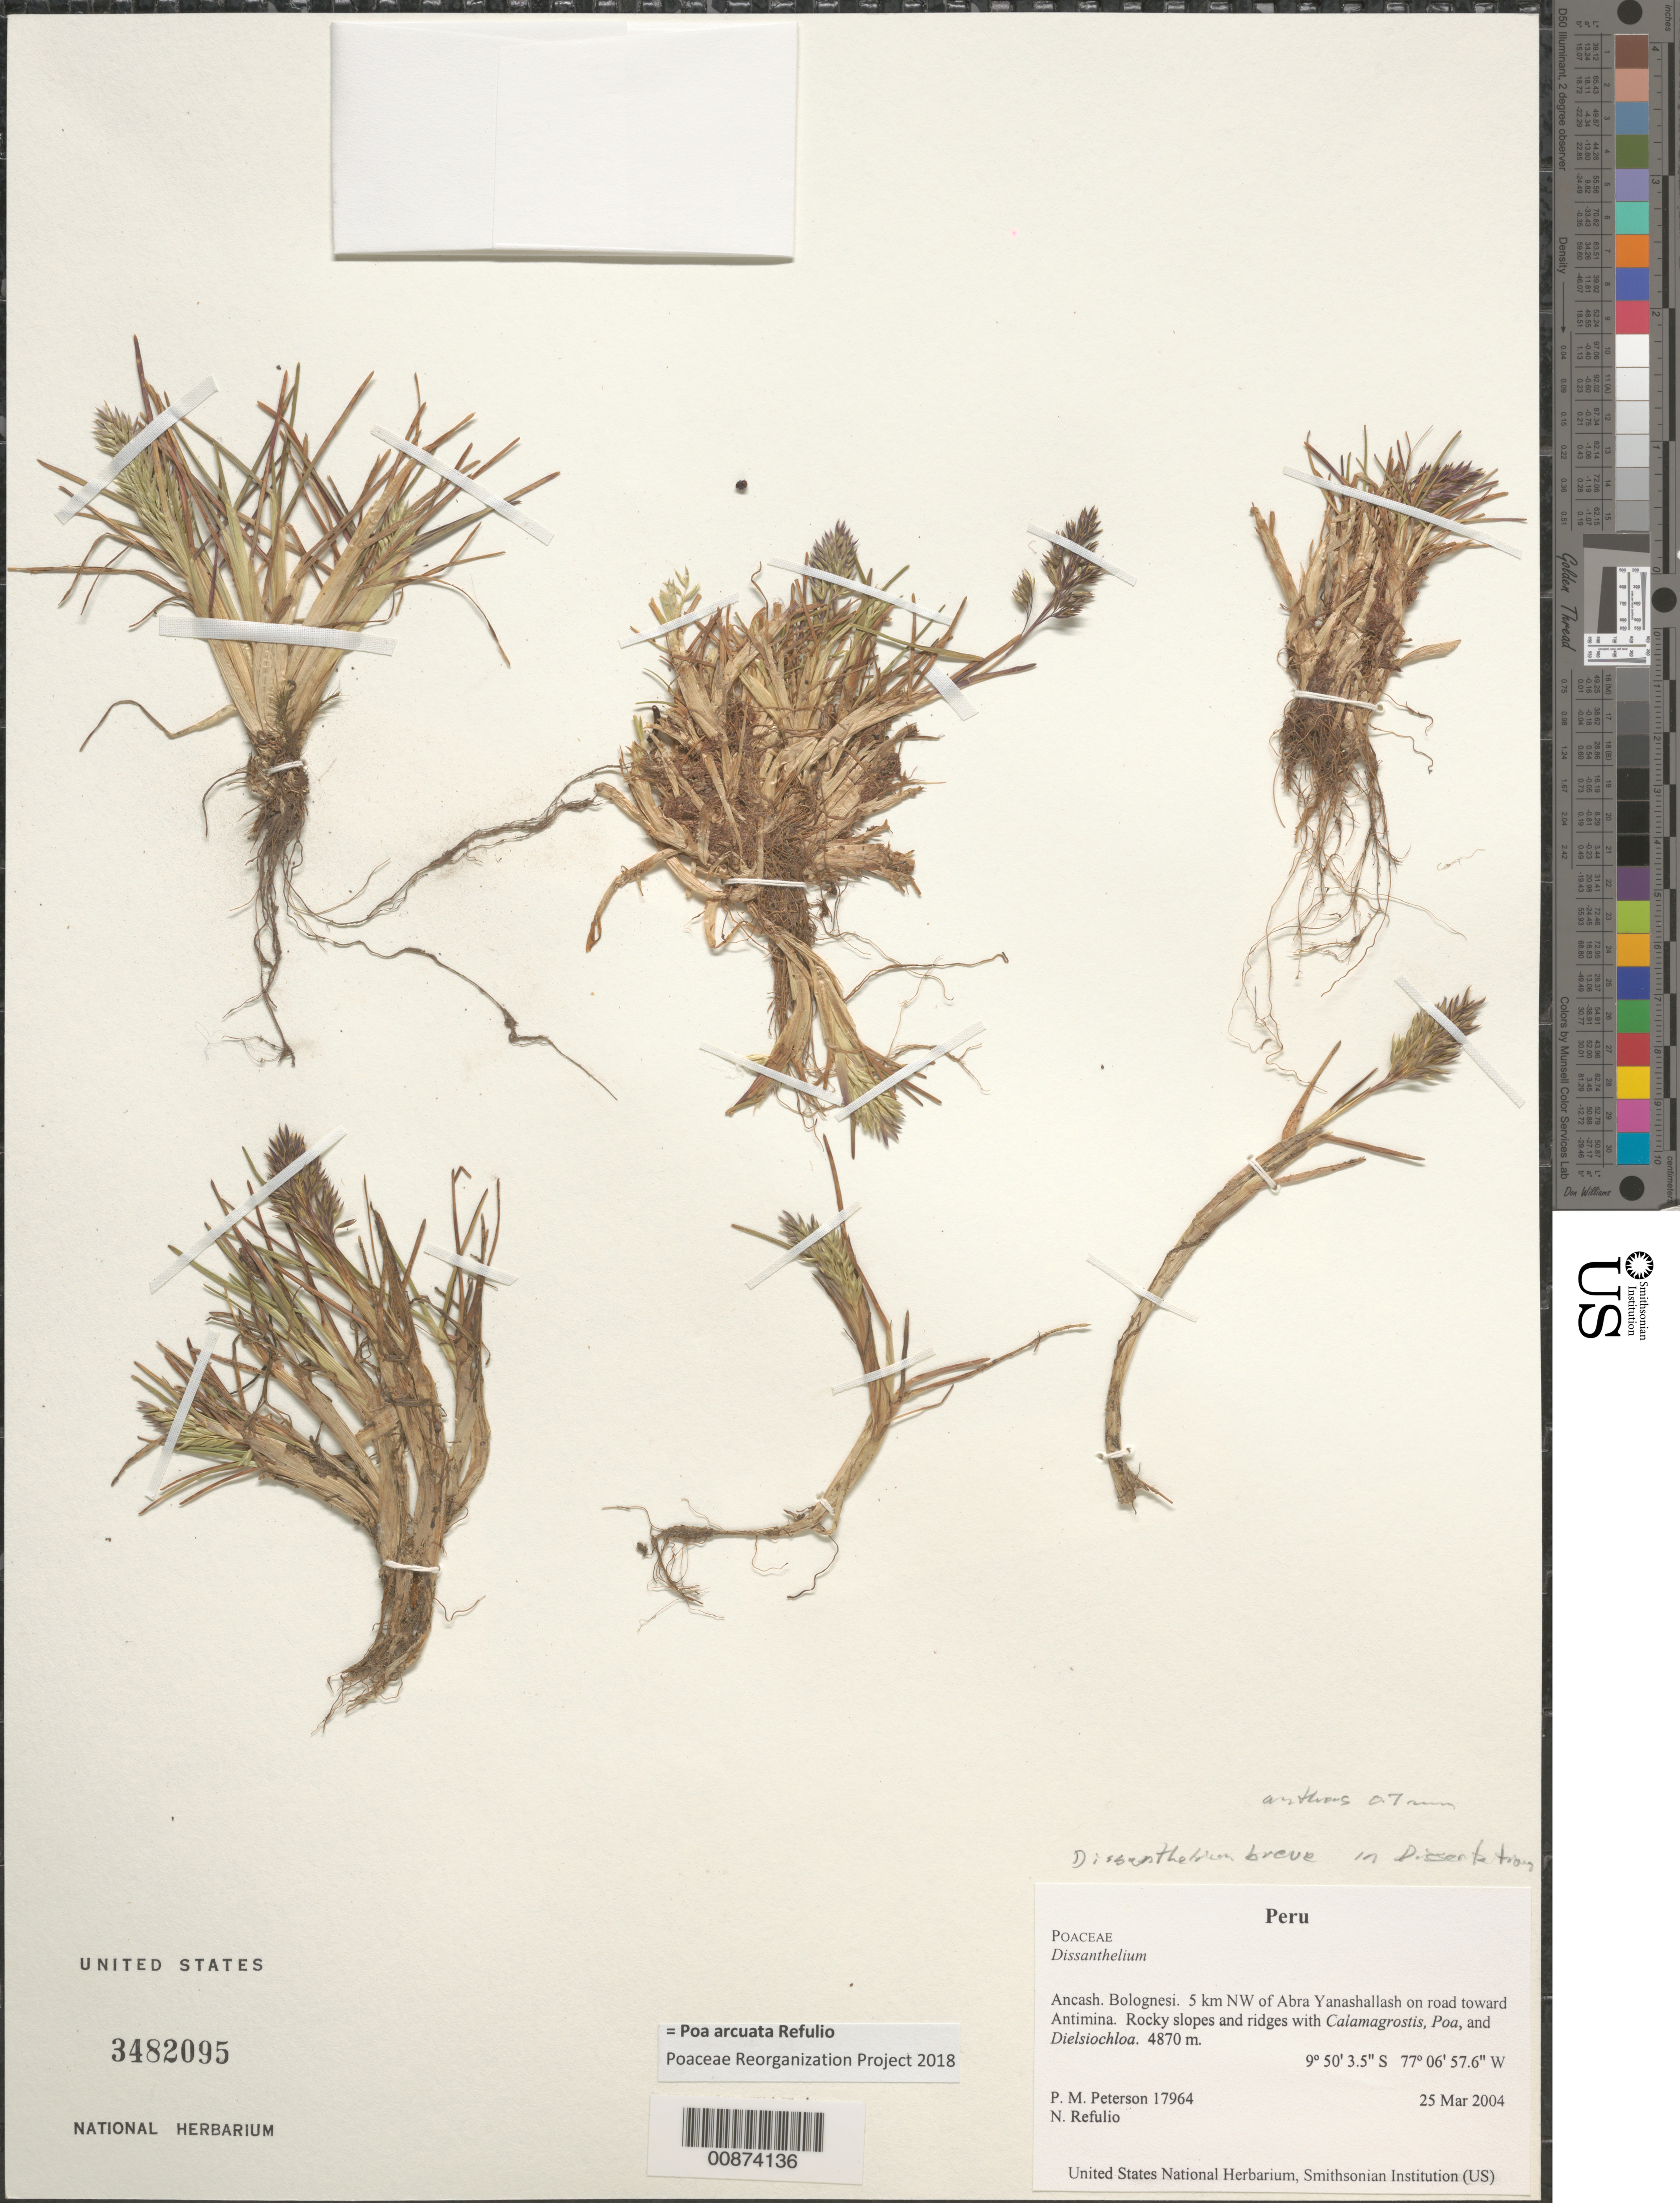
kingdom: Plantae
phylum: Tracheophyta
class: Liliopsida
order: Poales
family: Poaceae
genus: Poa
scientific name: Poa arcuata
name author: Refulio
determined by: Poaceae Reorganization Project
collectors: P. M. Peterson & N. Refulio-Rodríguez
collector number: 17964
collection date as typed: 25 Mar 2004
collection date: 2004-03-25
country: Peru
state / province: Ancash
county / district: Bolognesi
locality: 5 km NW of Abra Yanashallash on road toward Antimina. Rocky slopes and ridges with Calamagrostis, Poa, and Dielsiochloa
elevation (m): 4870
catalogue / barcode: US 3482095